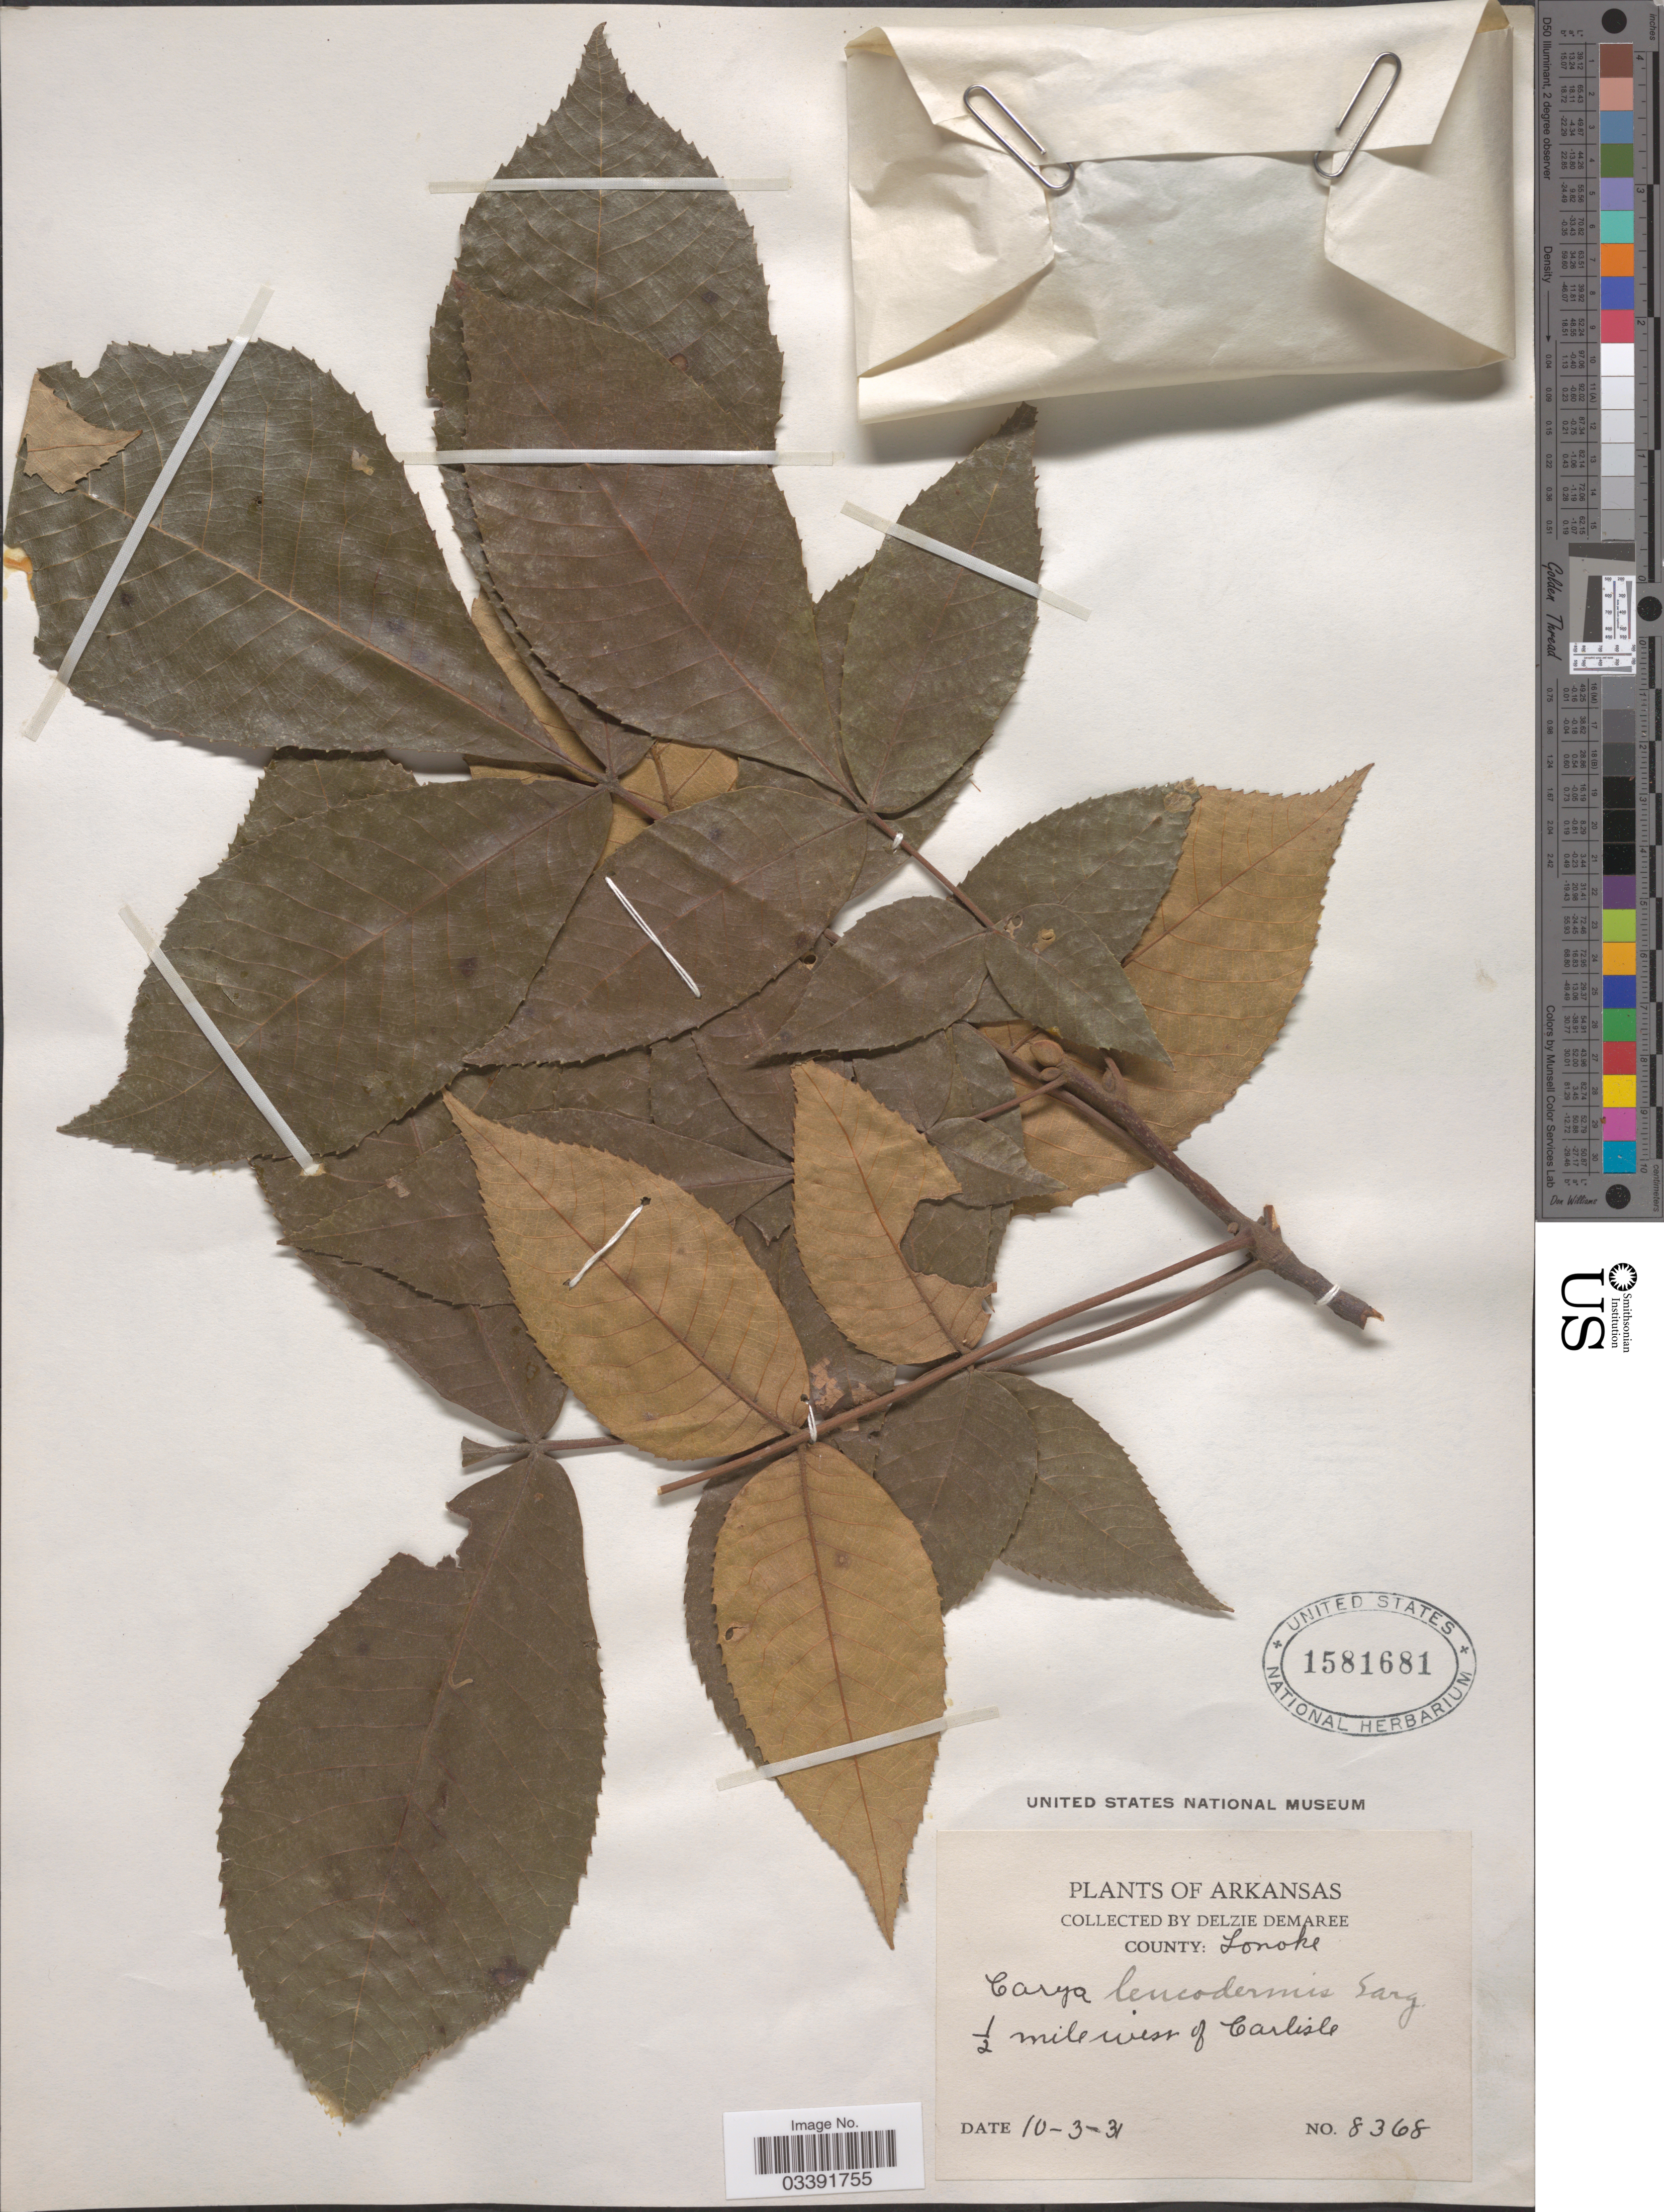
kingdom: Plantae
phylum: Tracheophyta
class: Magnoliopsida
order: Fagales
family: Juglandaceae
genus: Carya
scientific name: Carya glabra var. megacarpa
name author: (Sarg.) Sarg.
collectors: D. Demaree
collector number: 8368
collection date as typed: Transcribed d/m/y: 3/10/31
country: United States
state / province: Arkansas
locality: County: Sonoke. ½ mile west of Carlisle.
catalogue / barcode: US 1581681